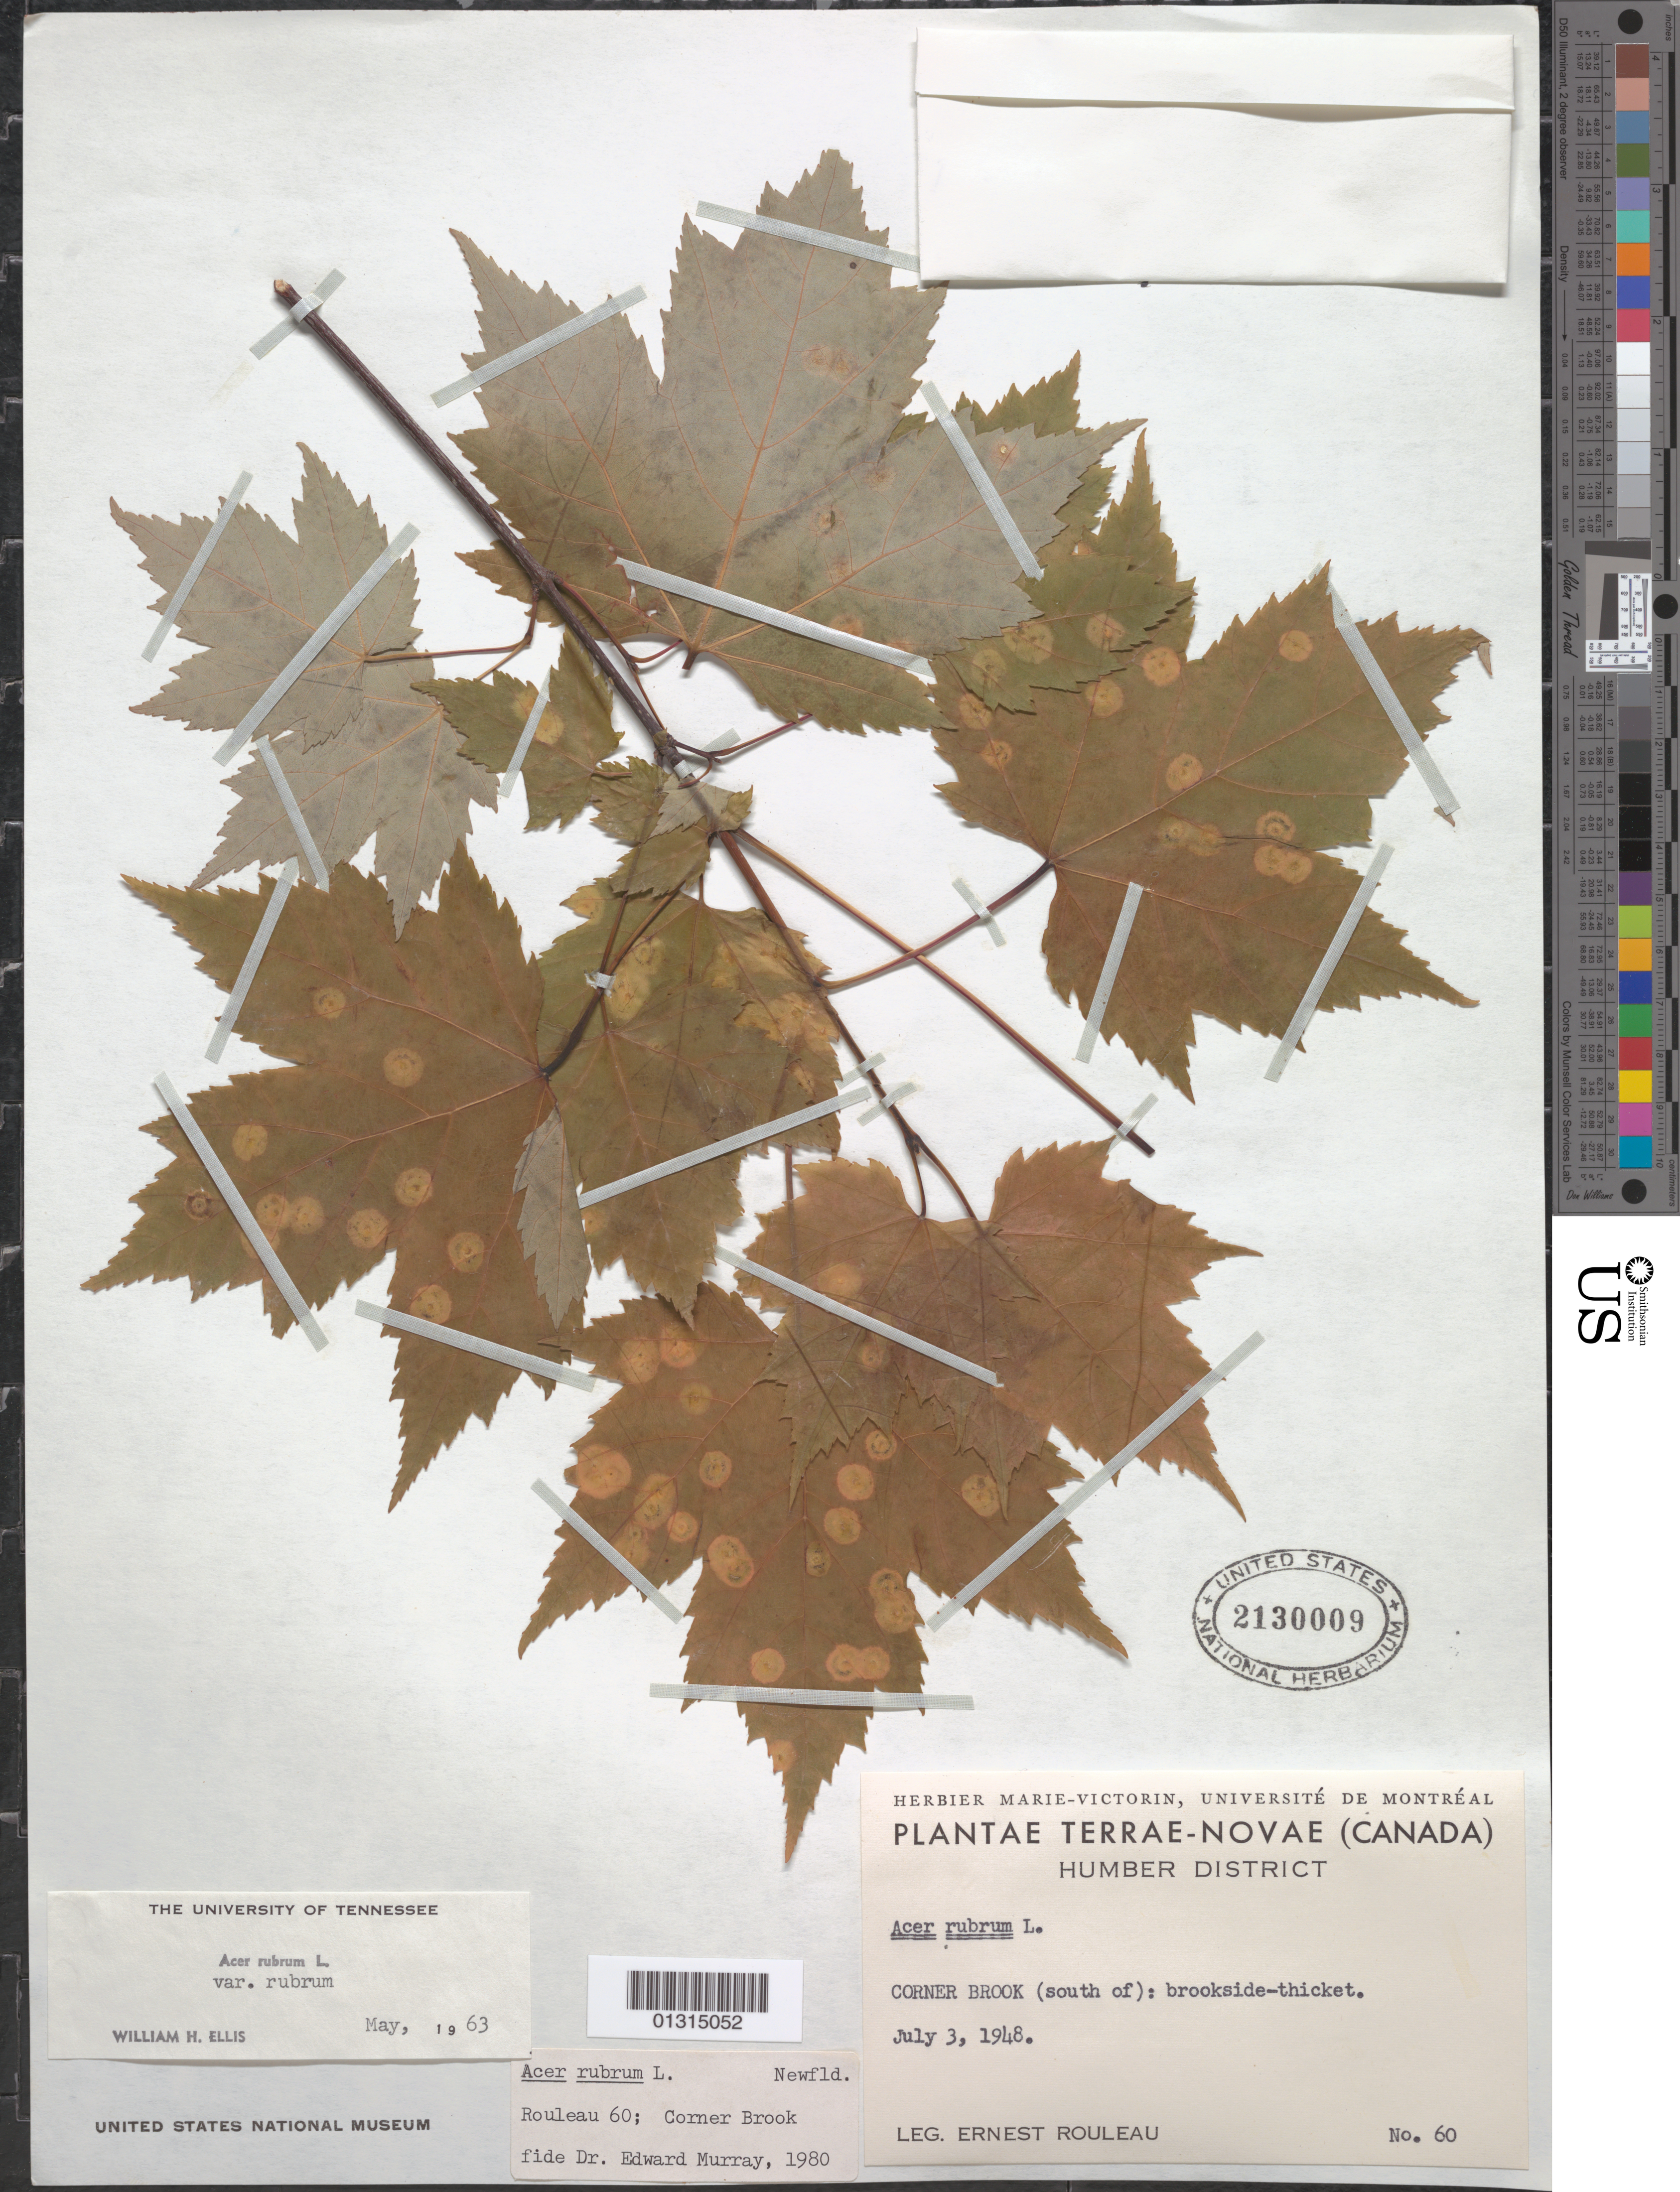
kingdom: Plantae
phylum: Tracheophyta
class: Magnoliopsida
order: Sapindales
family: Sapindaceae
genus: Acer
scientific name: Acer rubrum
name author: L.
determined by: Ellis, W. H.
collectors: E. Rouleau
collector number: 60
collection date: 1948-07-03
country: Canada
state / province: Newfoundland and Labrador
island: Newfoundland Island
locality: Humber District, S of Corner Brook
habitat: Brook-side thicket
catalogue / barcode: US 2130009